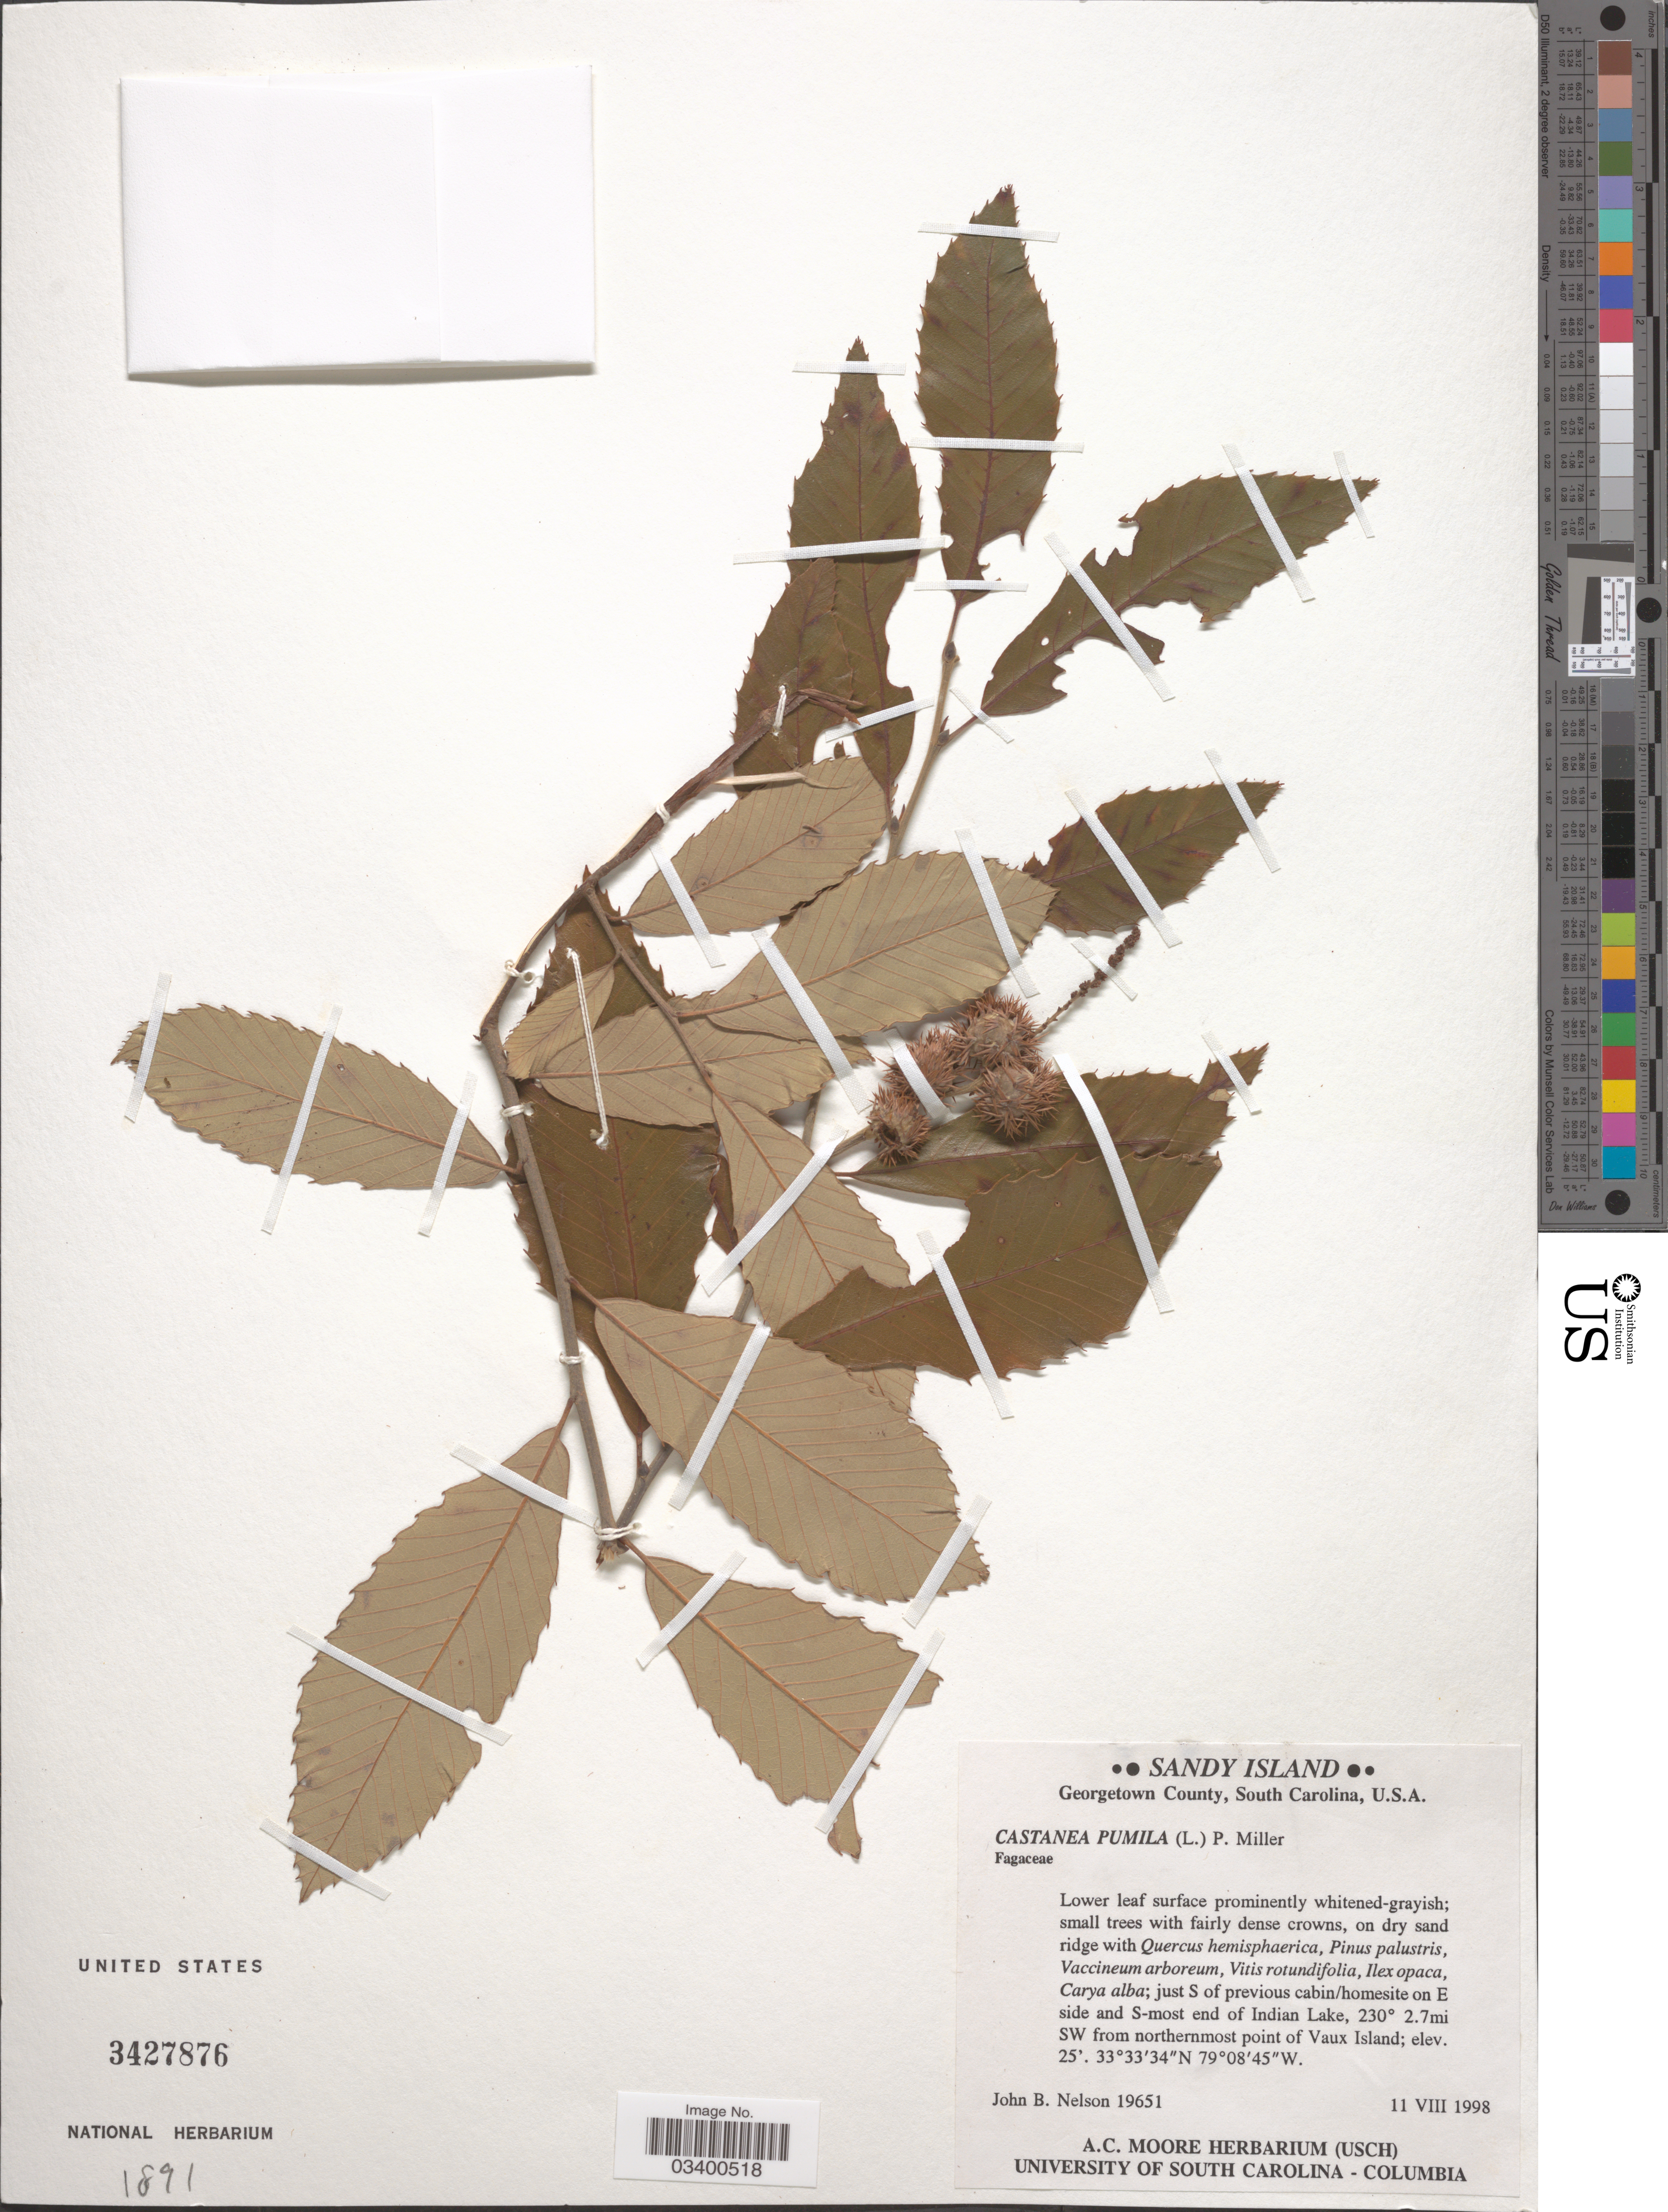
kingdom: Plantae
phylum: Tracheophyta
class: Magnoliopsida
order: Fagales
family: Fagaceae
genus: Castanea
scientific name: Castanea pumila var. pumila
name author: (L.) Mill.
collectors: J. B. Nelson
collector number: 19651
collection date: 1998-08-11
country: United States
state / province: South Carolina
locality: Sandy Island. Georgetown County. Just S of previous cabin/homesite on E side and S-most end of Indian Lake, 230º 2.7mi SW from northernmost point of Vaux Island.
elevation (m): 8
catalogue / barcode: US 3427876